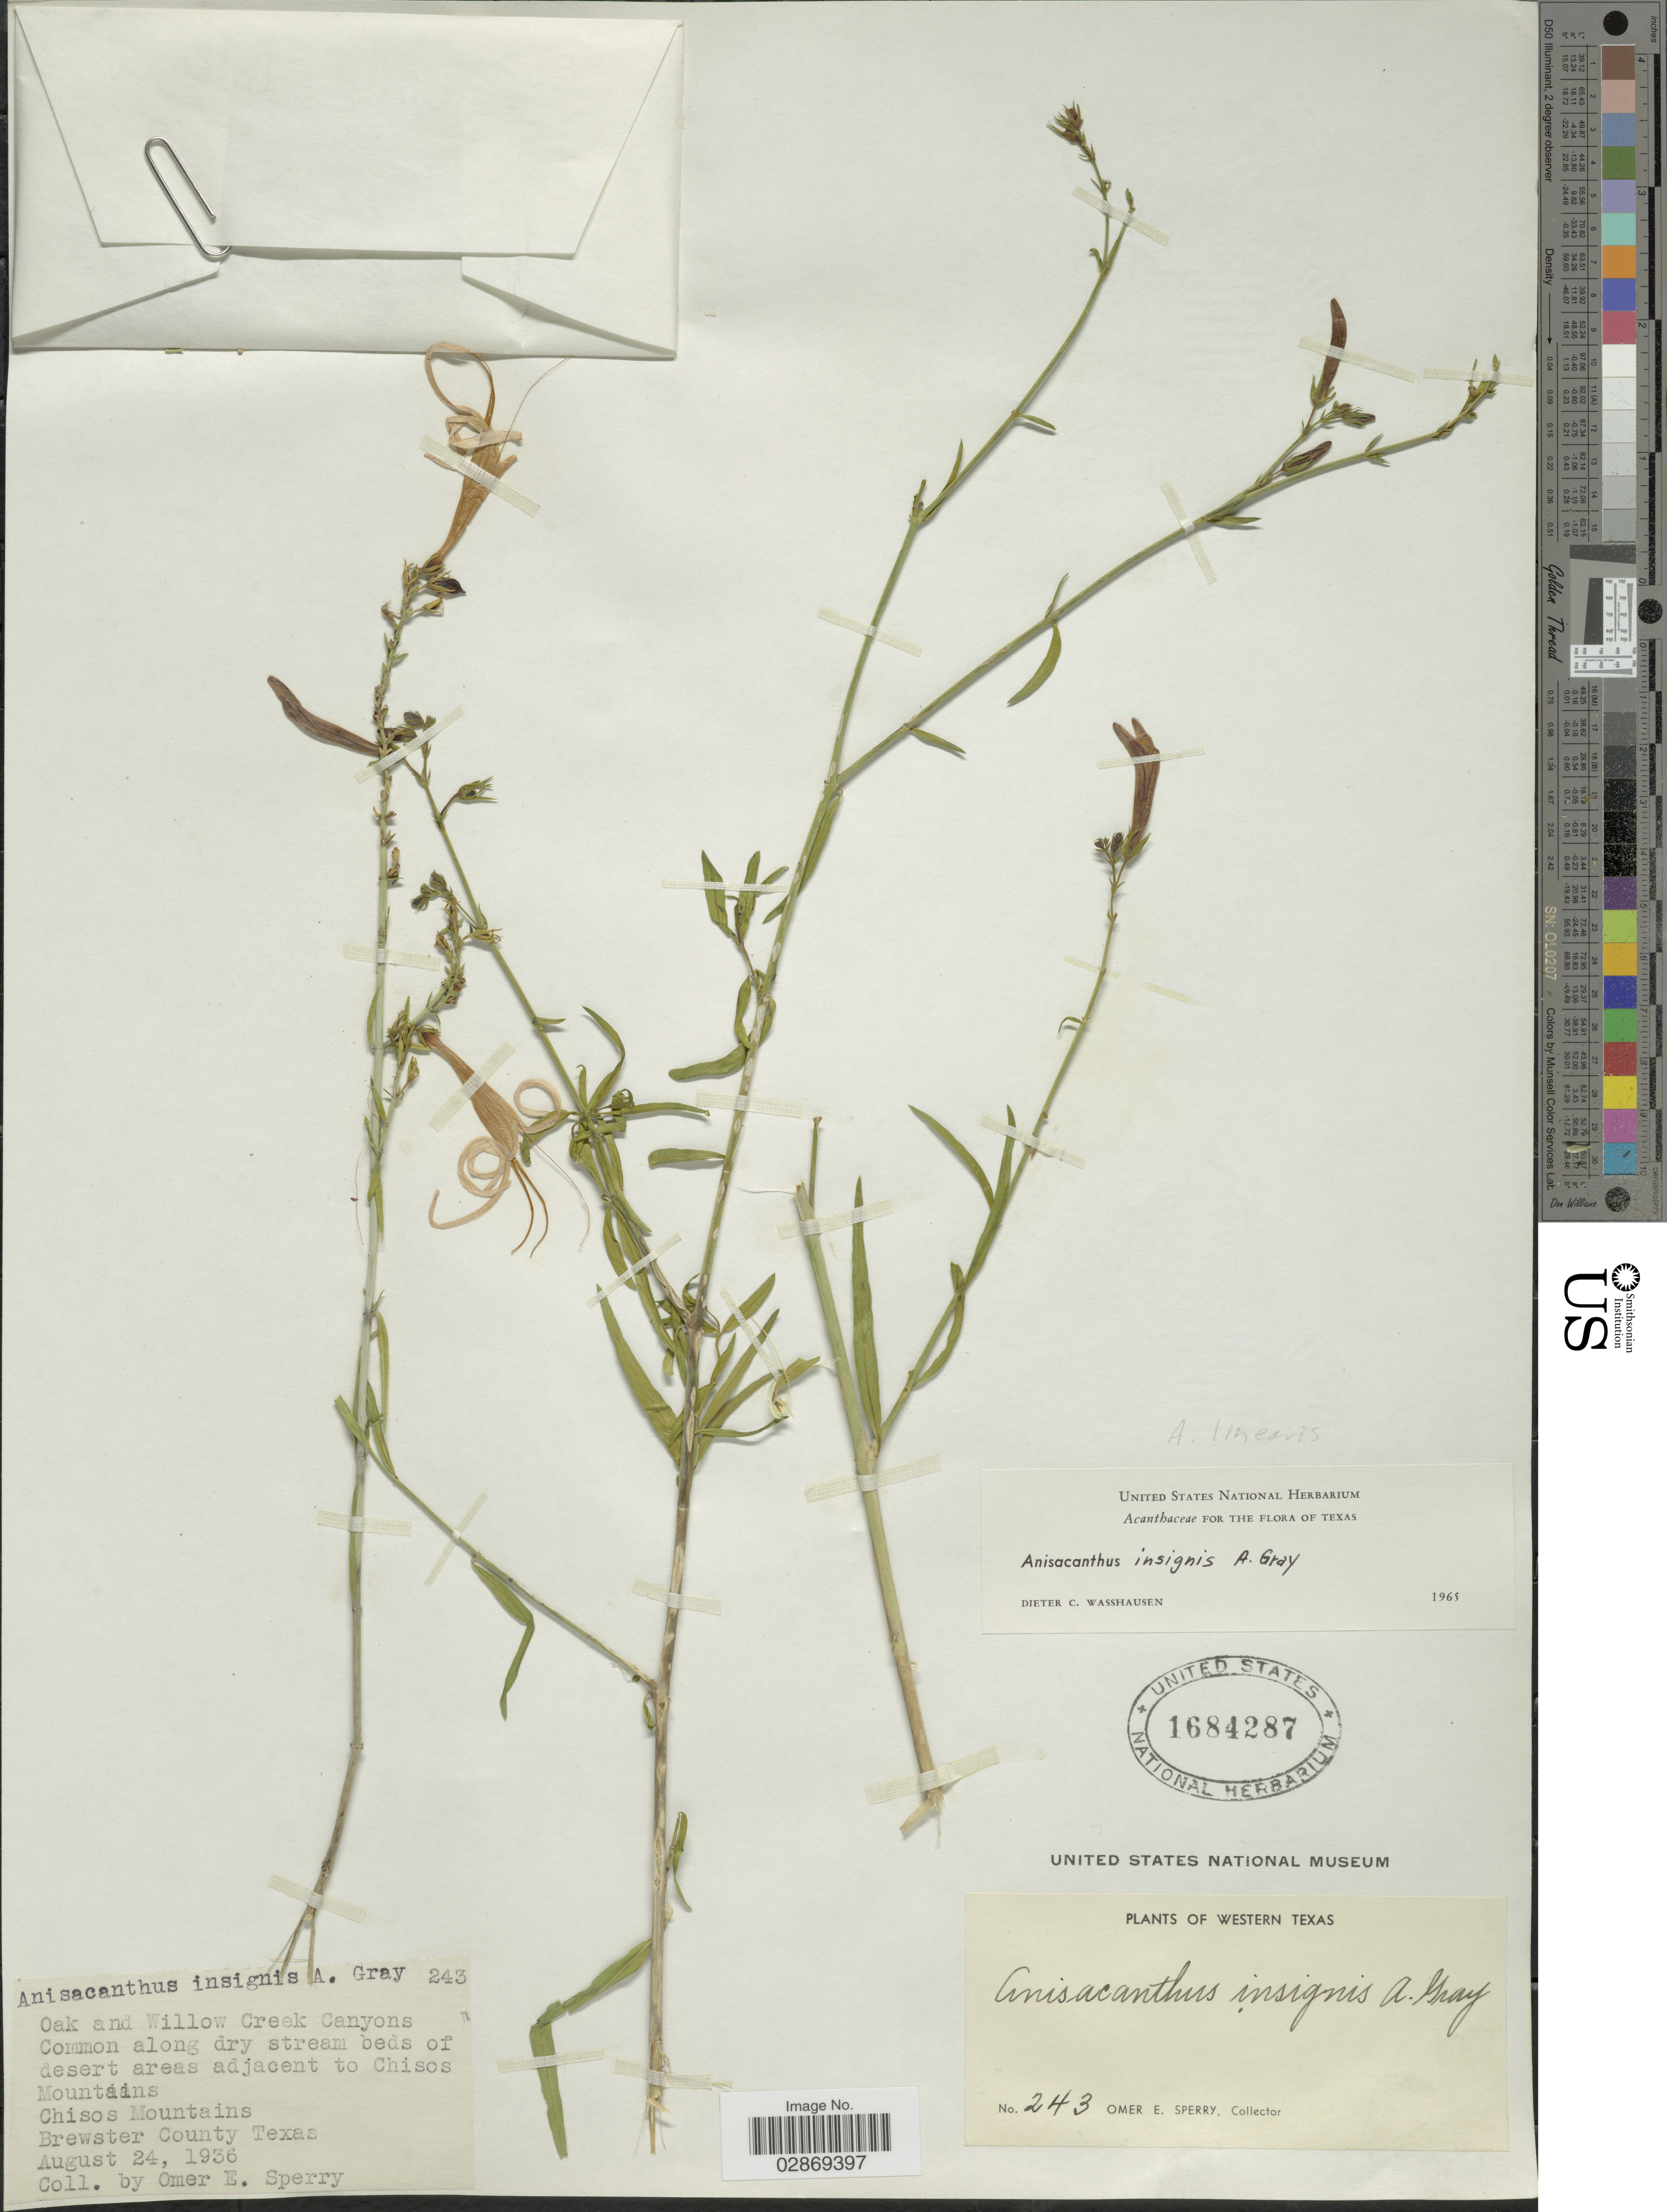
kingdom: Plantae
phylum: Tracheophyta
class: Magnoliopsida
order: Lamiales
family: Acanthaceae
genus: Anisacanthus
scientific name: Anisacanthus linearis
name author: Henrickson & E. J. Lott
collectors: O. E. Sperry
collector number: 243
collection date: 1936-08-24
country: United States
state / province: Texas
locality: Oak and Willow Creek Canyons, Common along dry stream beds of desert areas adjacent to Chisos Mountains, Chisos Mountains, Brewster County.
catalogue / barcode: US 1684287